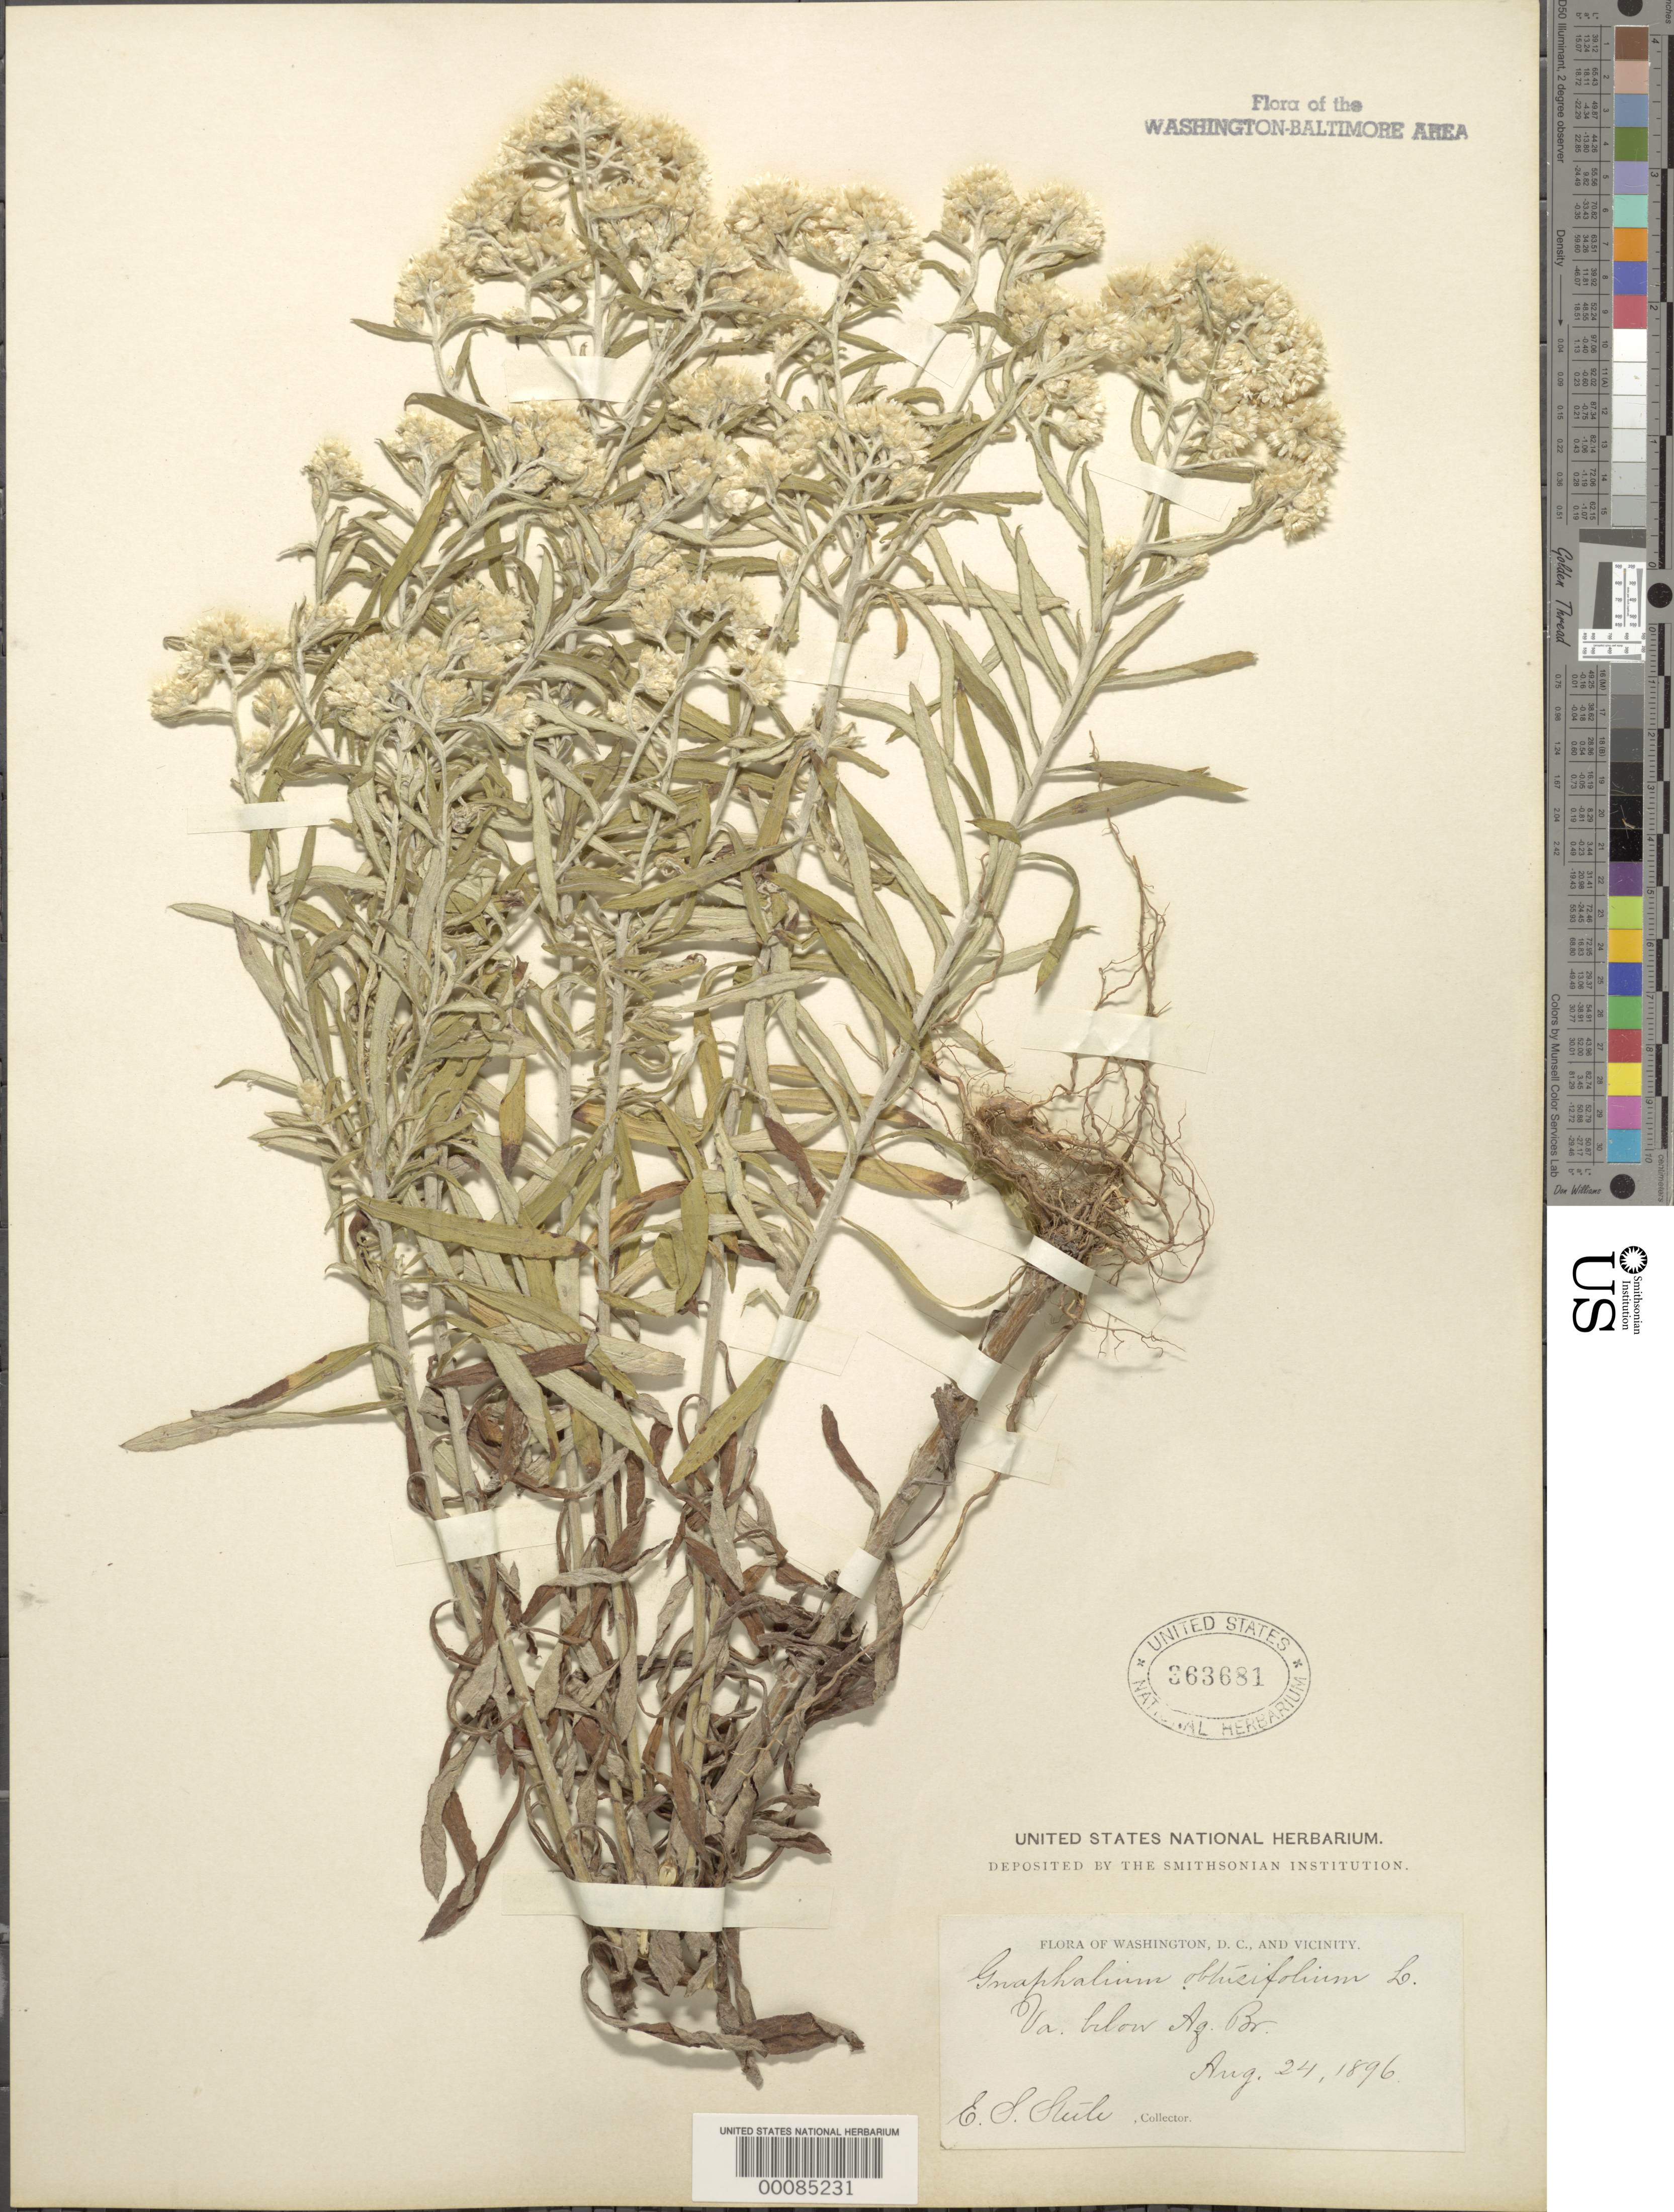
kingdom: Plantae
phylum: Tracheophyta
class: Magnoliopsida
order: Asterales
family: Asteraceae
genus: Pseudognaphalium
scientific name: Pseudognaphalium obtusifolium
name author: (L.) Hilliard & B.L. Burtt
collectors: E. Steele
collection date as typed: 24 Aug 1896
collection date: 1896-08-24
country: United States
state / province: Virginia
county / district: Fairfax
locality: Below Aqueduct Bridge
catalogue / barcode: US 363681